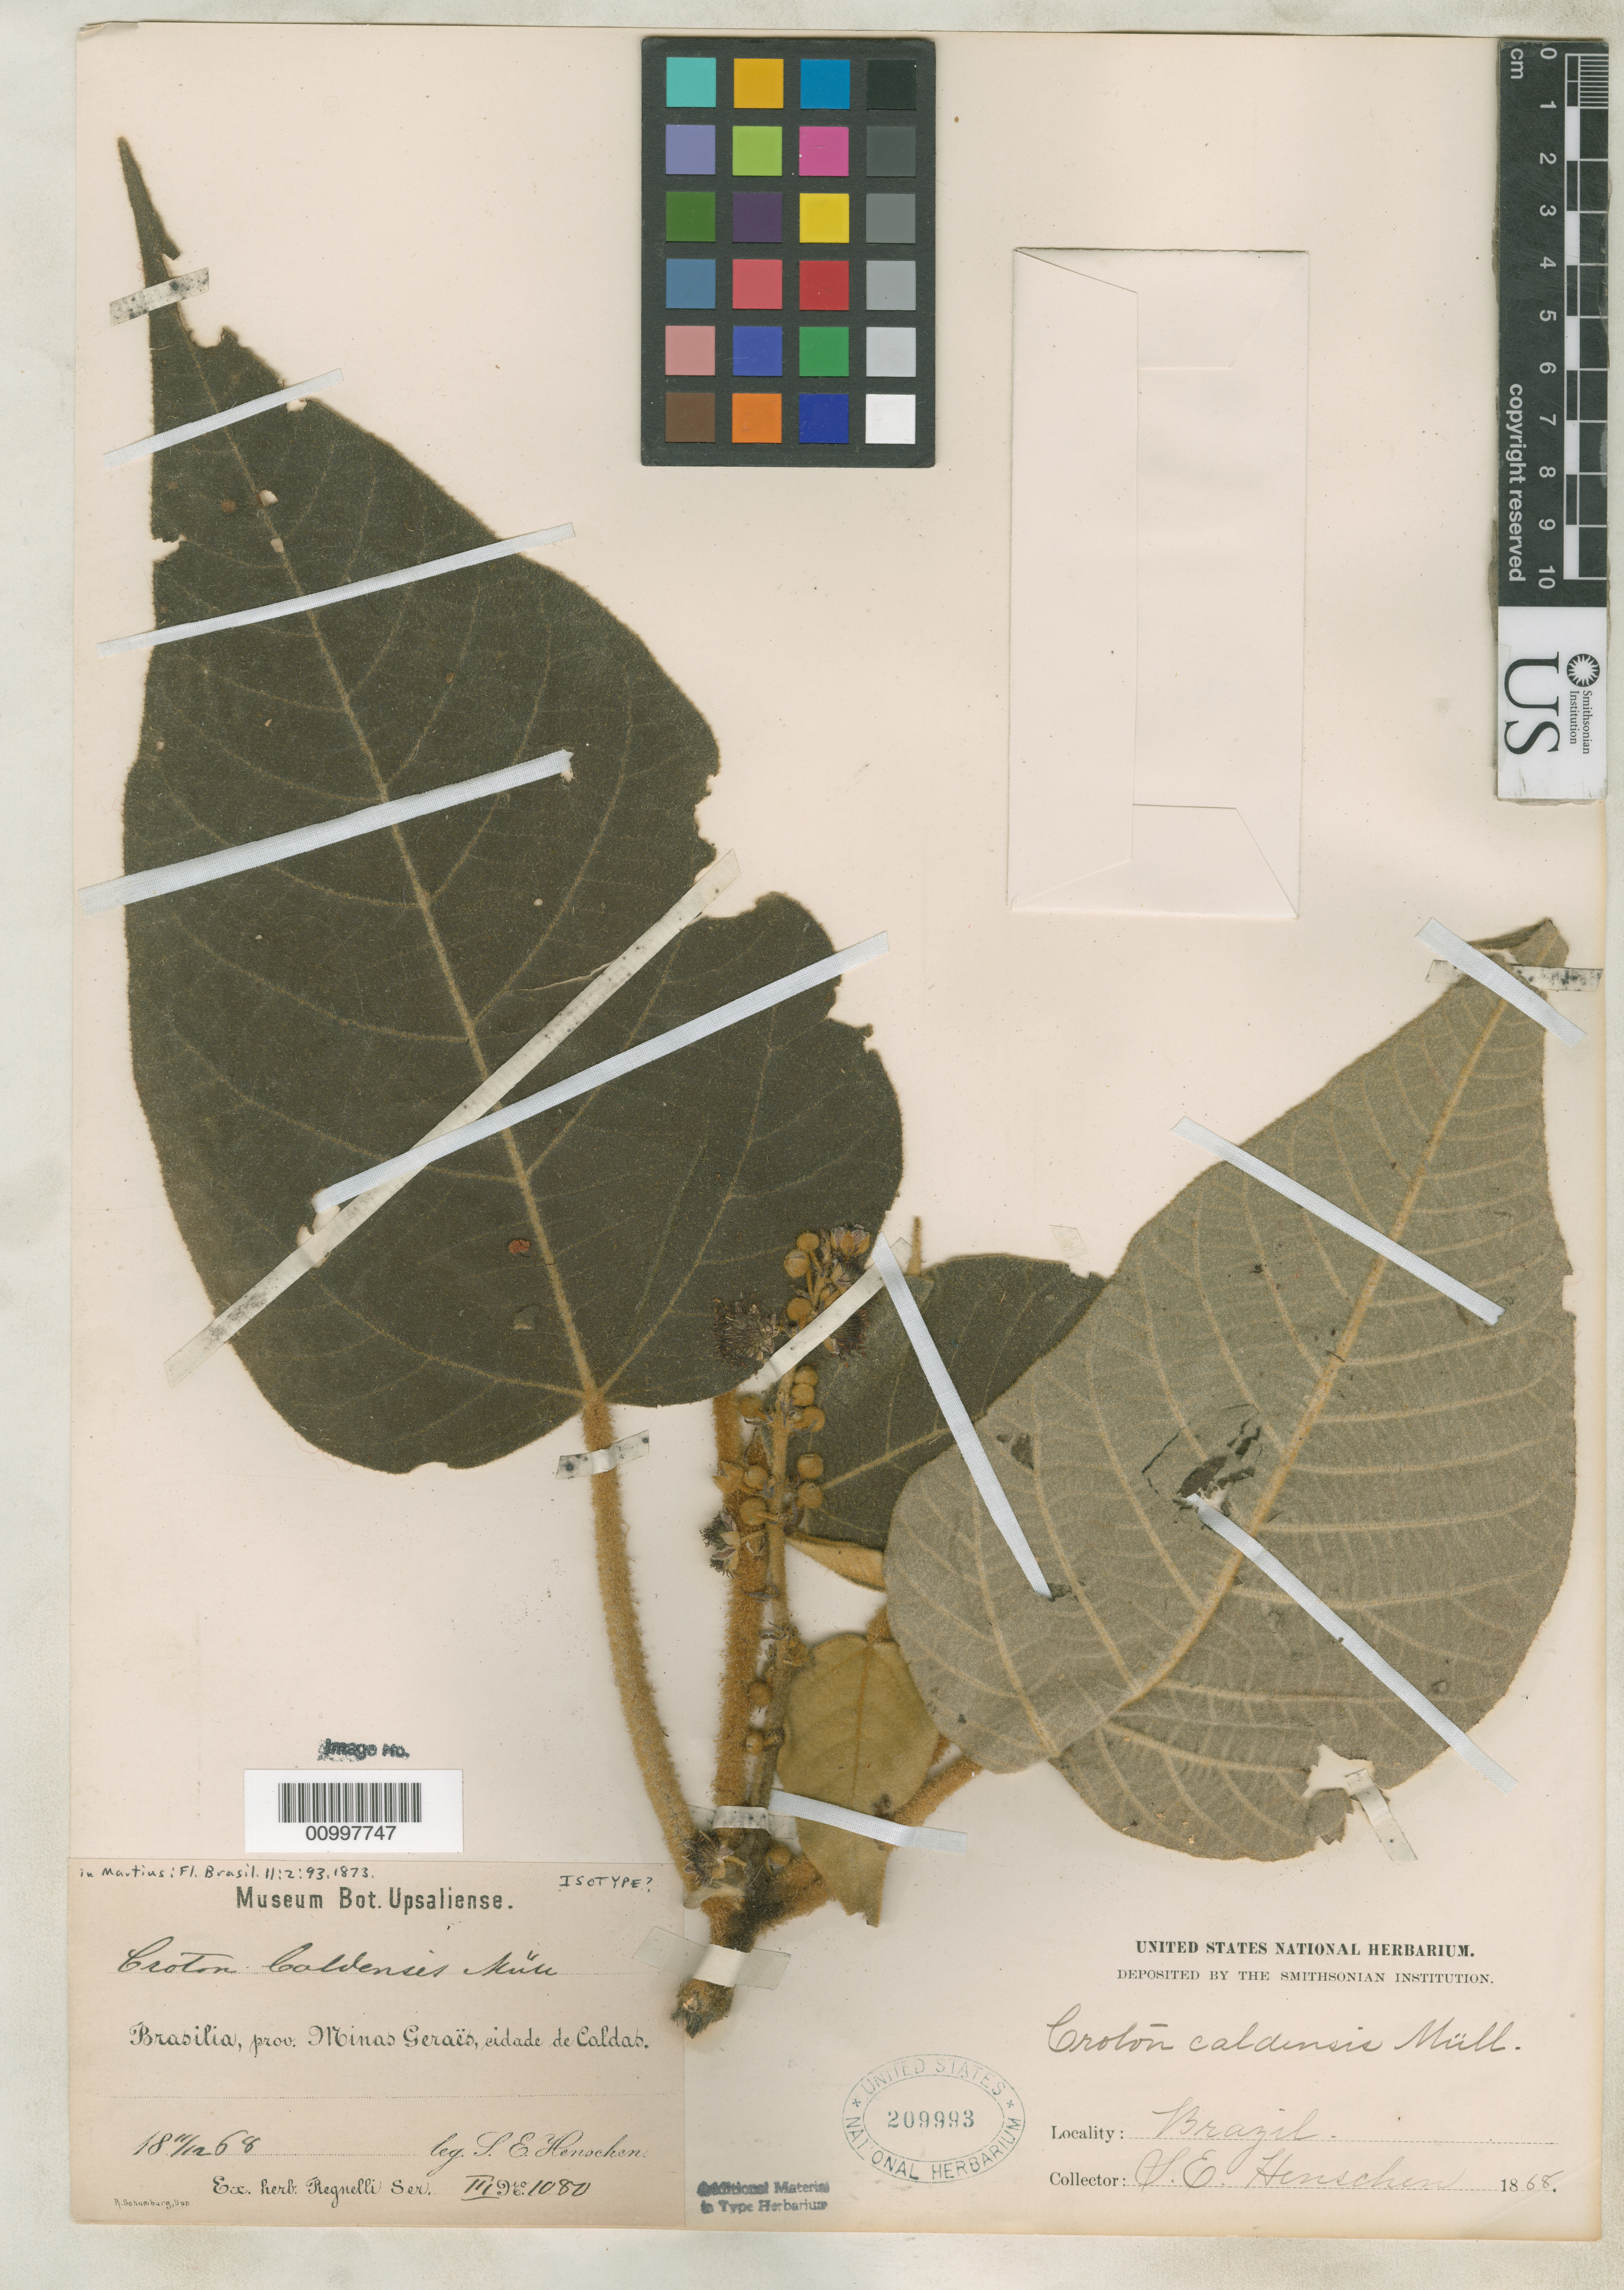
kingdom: Plantae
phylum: Tracheophyta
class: Magnoliopsida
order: Malpighiales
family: Euphorbiaceae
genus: Croton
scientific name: Croton caldensis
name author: Müll. Arg. in Mart.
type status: Possible Isotype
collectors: S. E. Henschen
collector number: Regnell III 1080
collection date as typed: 11 Dec 1868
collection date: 1868-12-11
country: Brazil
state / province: Minas Gerais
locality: Brasilia, prov. Minas Geraes, cidade de Caldas.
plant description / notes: "Leg. S.E. Henschen" rather than Regnell, but other data match type citation and other US duplicate.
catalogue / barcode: US 209993